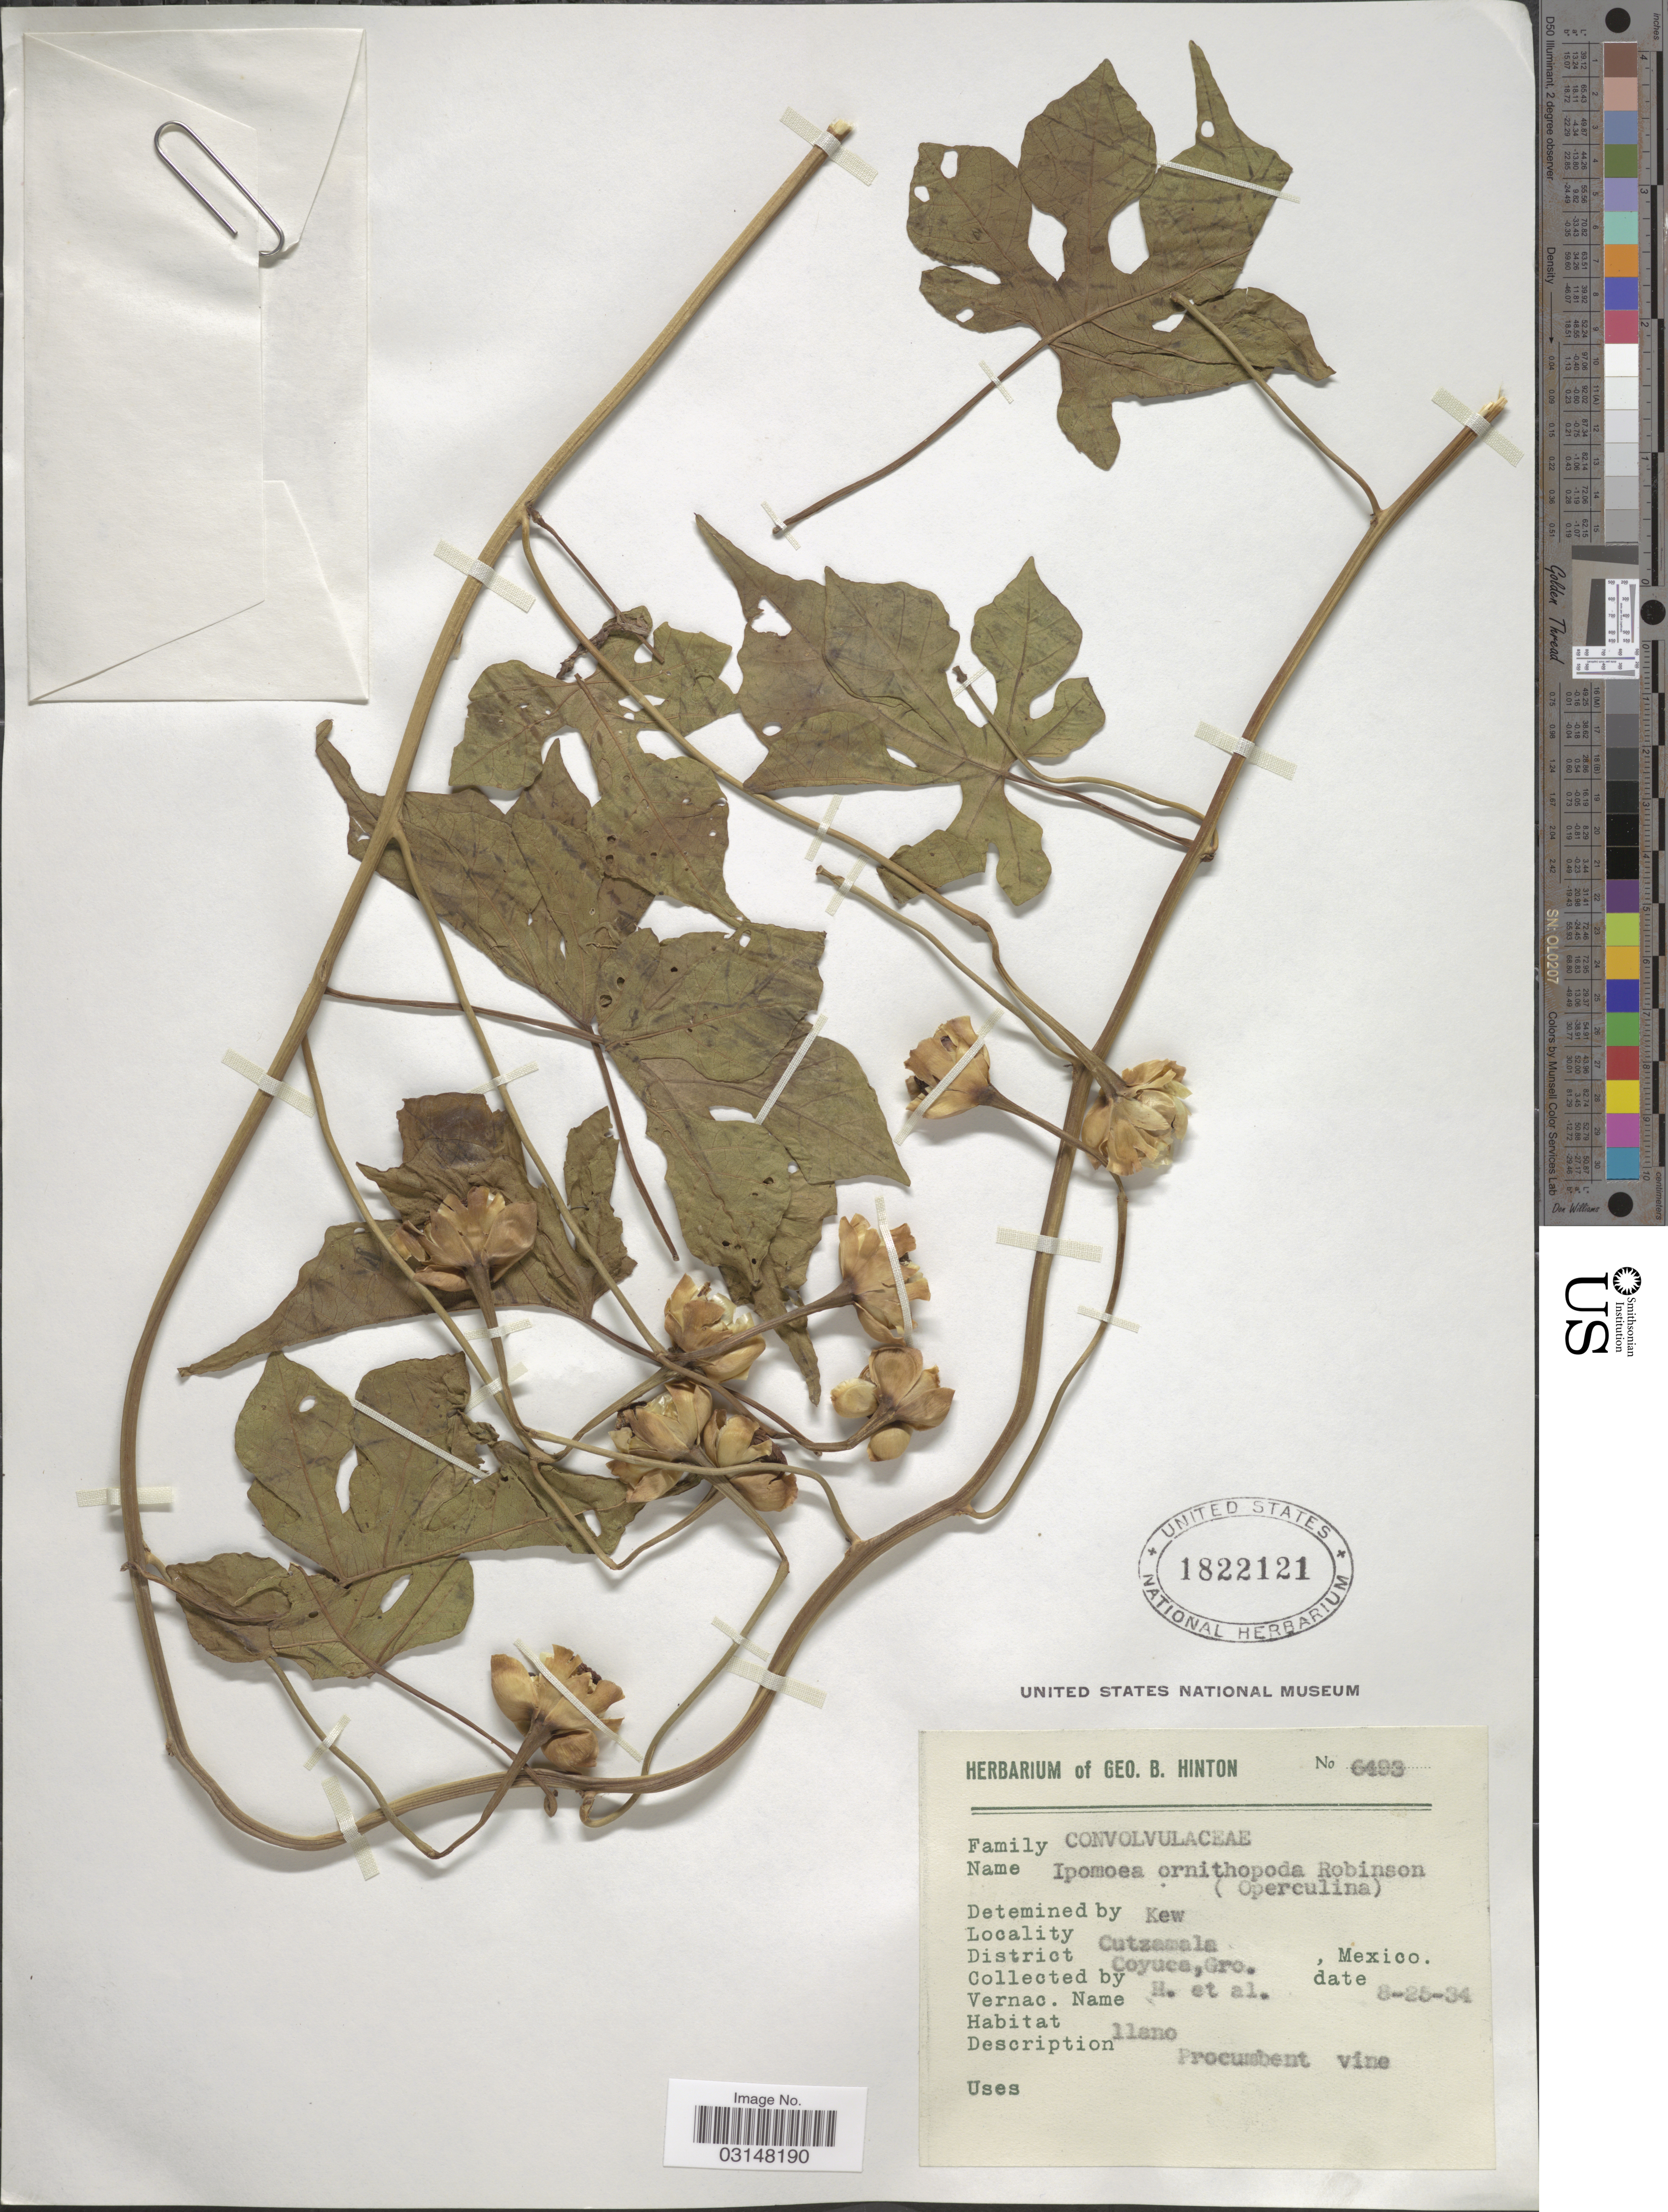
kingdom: Plantae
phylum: Tracheophyta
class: Magnoliopsida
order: Solanales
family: Convolvulaceae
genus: Operculina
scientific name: Operculina ornithopoda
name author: (B.L. Rob.) House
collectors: G. B. Hinton & et al.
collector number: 6493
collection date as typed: Transcribed d/m/y: 25/8/34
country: Mexico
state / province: Guerrero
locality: Cutzamala. District Coyuca.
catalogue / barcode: US 1822121